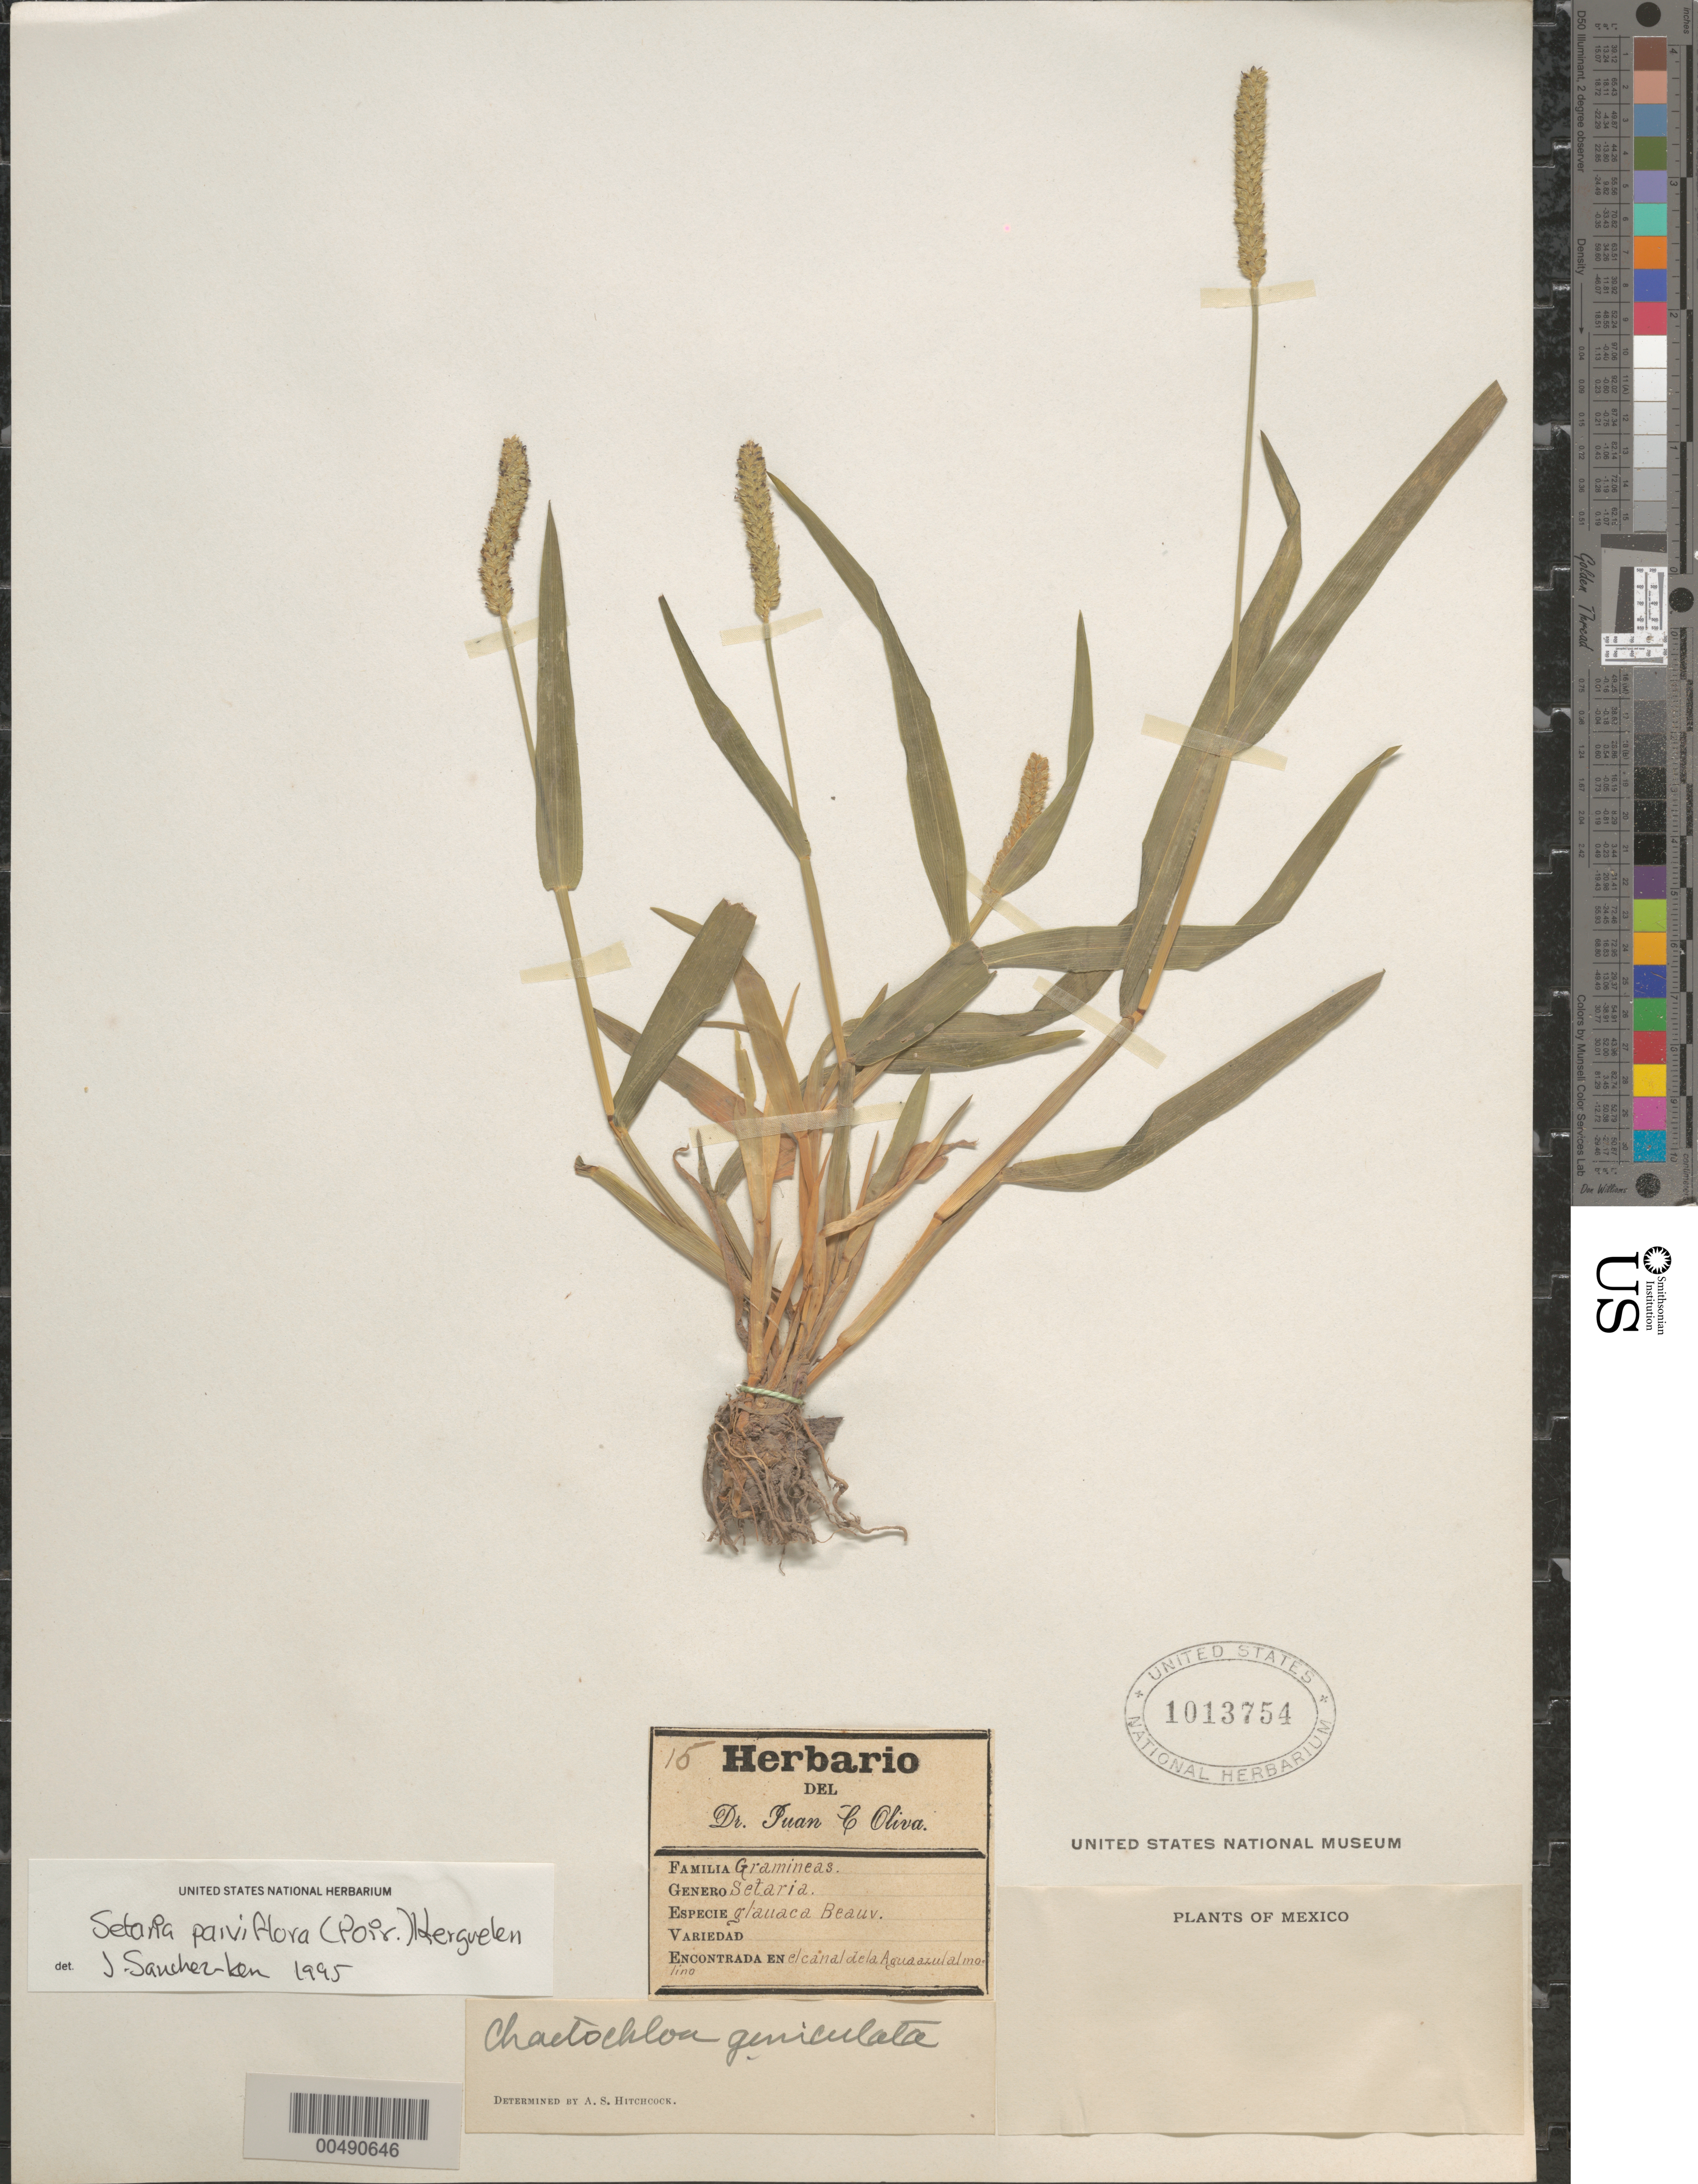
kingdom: Plantae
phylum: Tracheophyta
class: Liliopsida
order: Poales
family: Poaceae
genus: Setaria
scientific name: Setaria parviflora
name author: (Poir.) Kerguélen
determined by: Sánchez-Ken, J. G.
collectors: J. C. Oliva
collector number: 15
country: Mexico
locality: El canal de la Agua azul al molino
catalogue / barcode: US 1013754